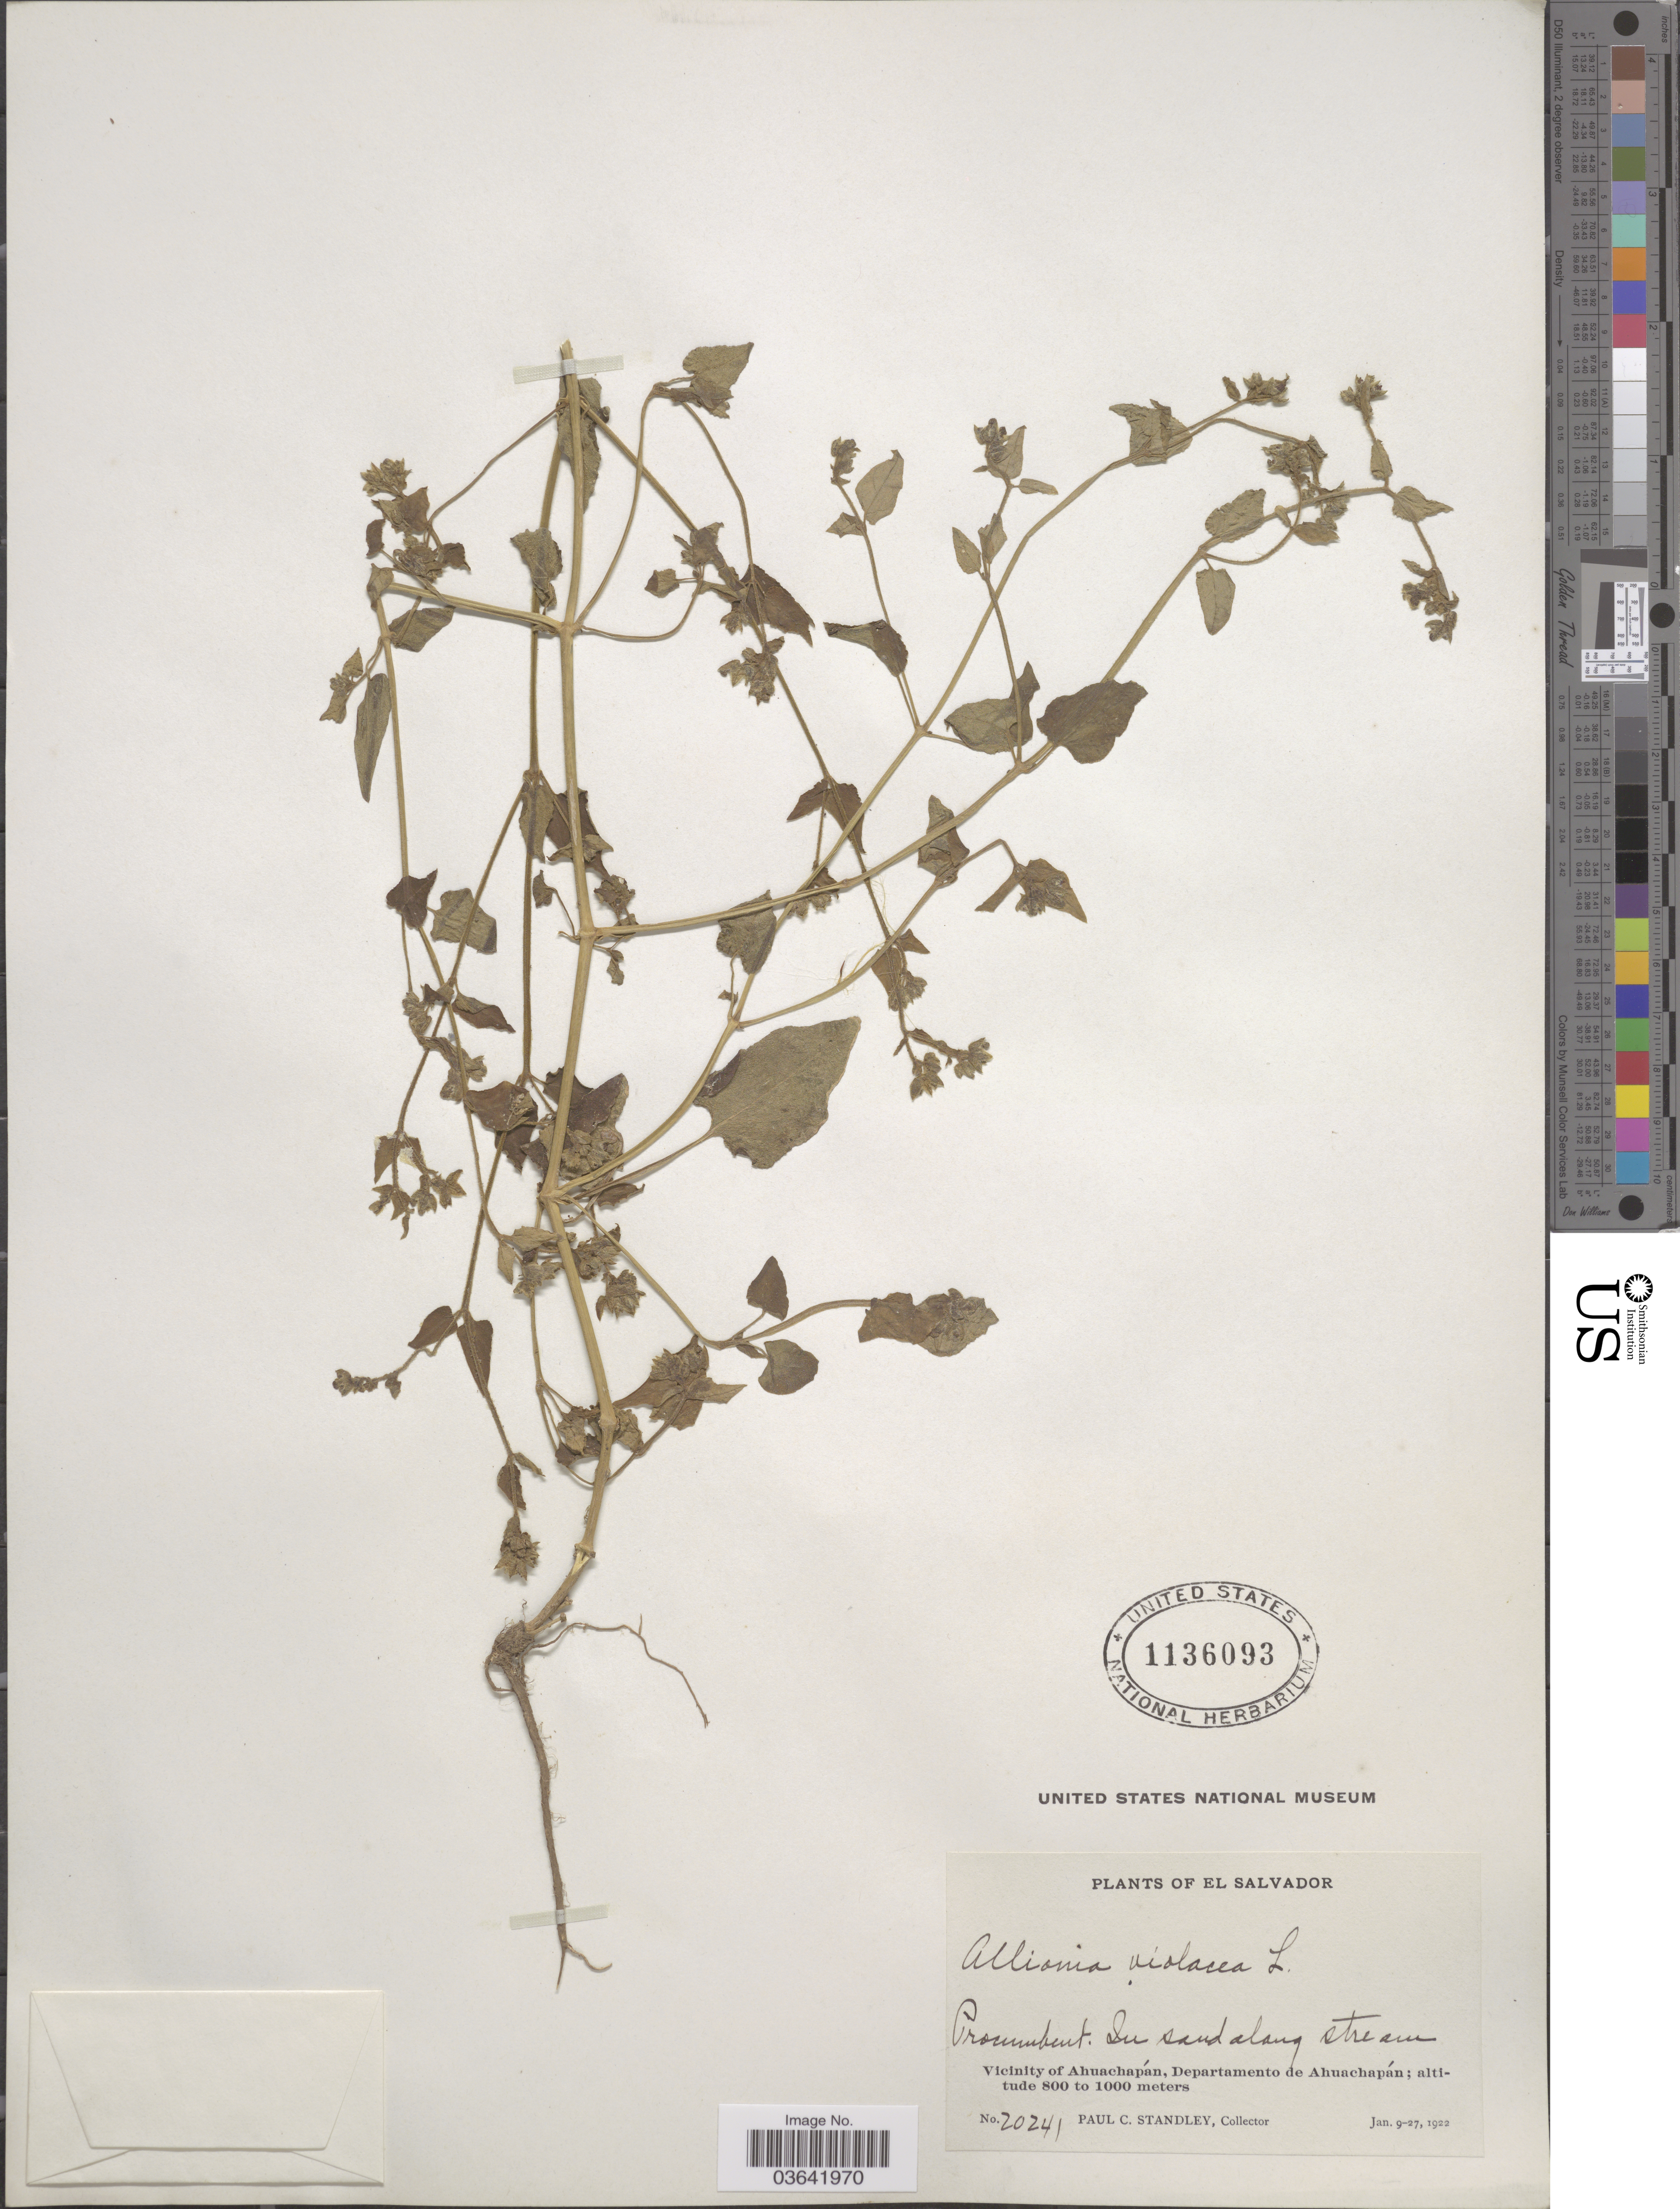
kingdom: Plantae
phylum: Tracheophyta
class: Magnoliopsida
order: Caryophyllales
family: Nyctaginaceae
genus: Mirabilis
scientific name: Mirabilis violacea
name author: (L.) Heimerl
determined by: Strong, Mark T., (BOT), Smithsonian Institution - National Museum of Natural History (UNITED STATES)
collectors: P. C. Standley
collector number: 20241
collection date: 1922-01-09/1922-01-27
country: El Salvador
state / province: Ahuachapan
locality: Vicinity of Ahuachapán, Departamento de Ahuachapán.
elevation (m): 800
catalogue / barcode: US 1136093